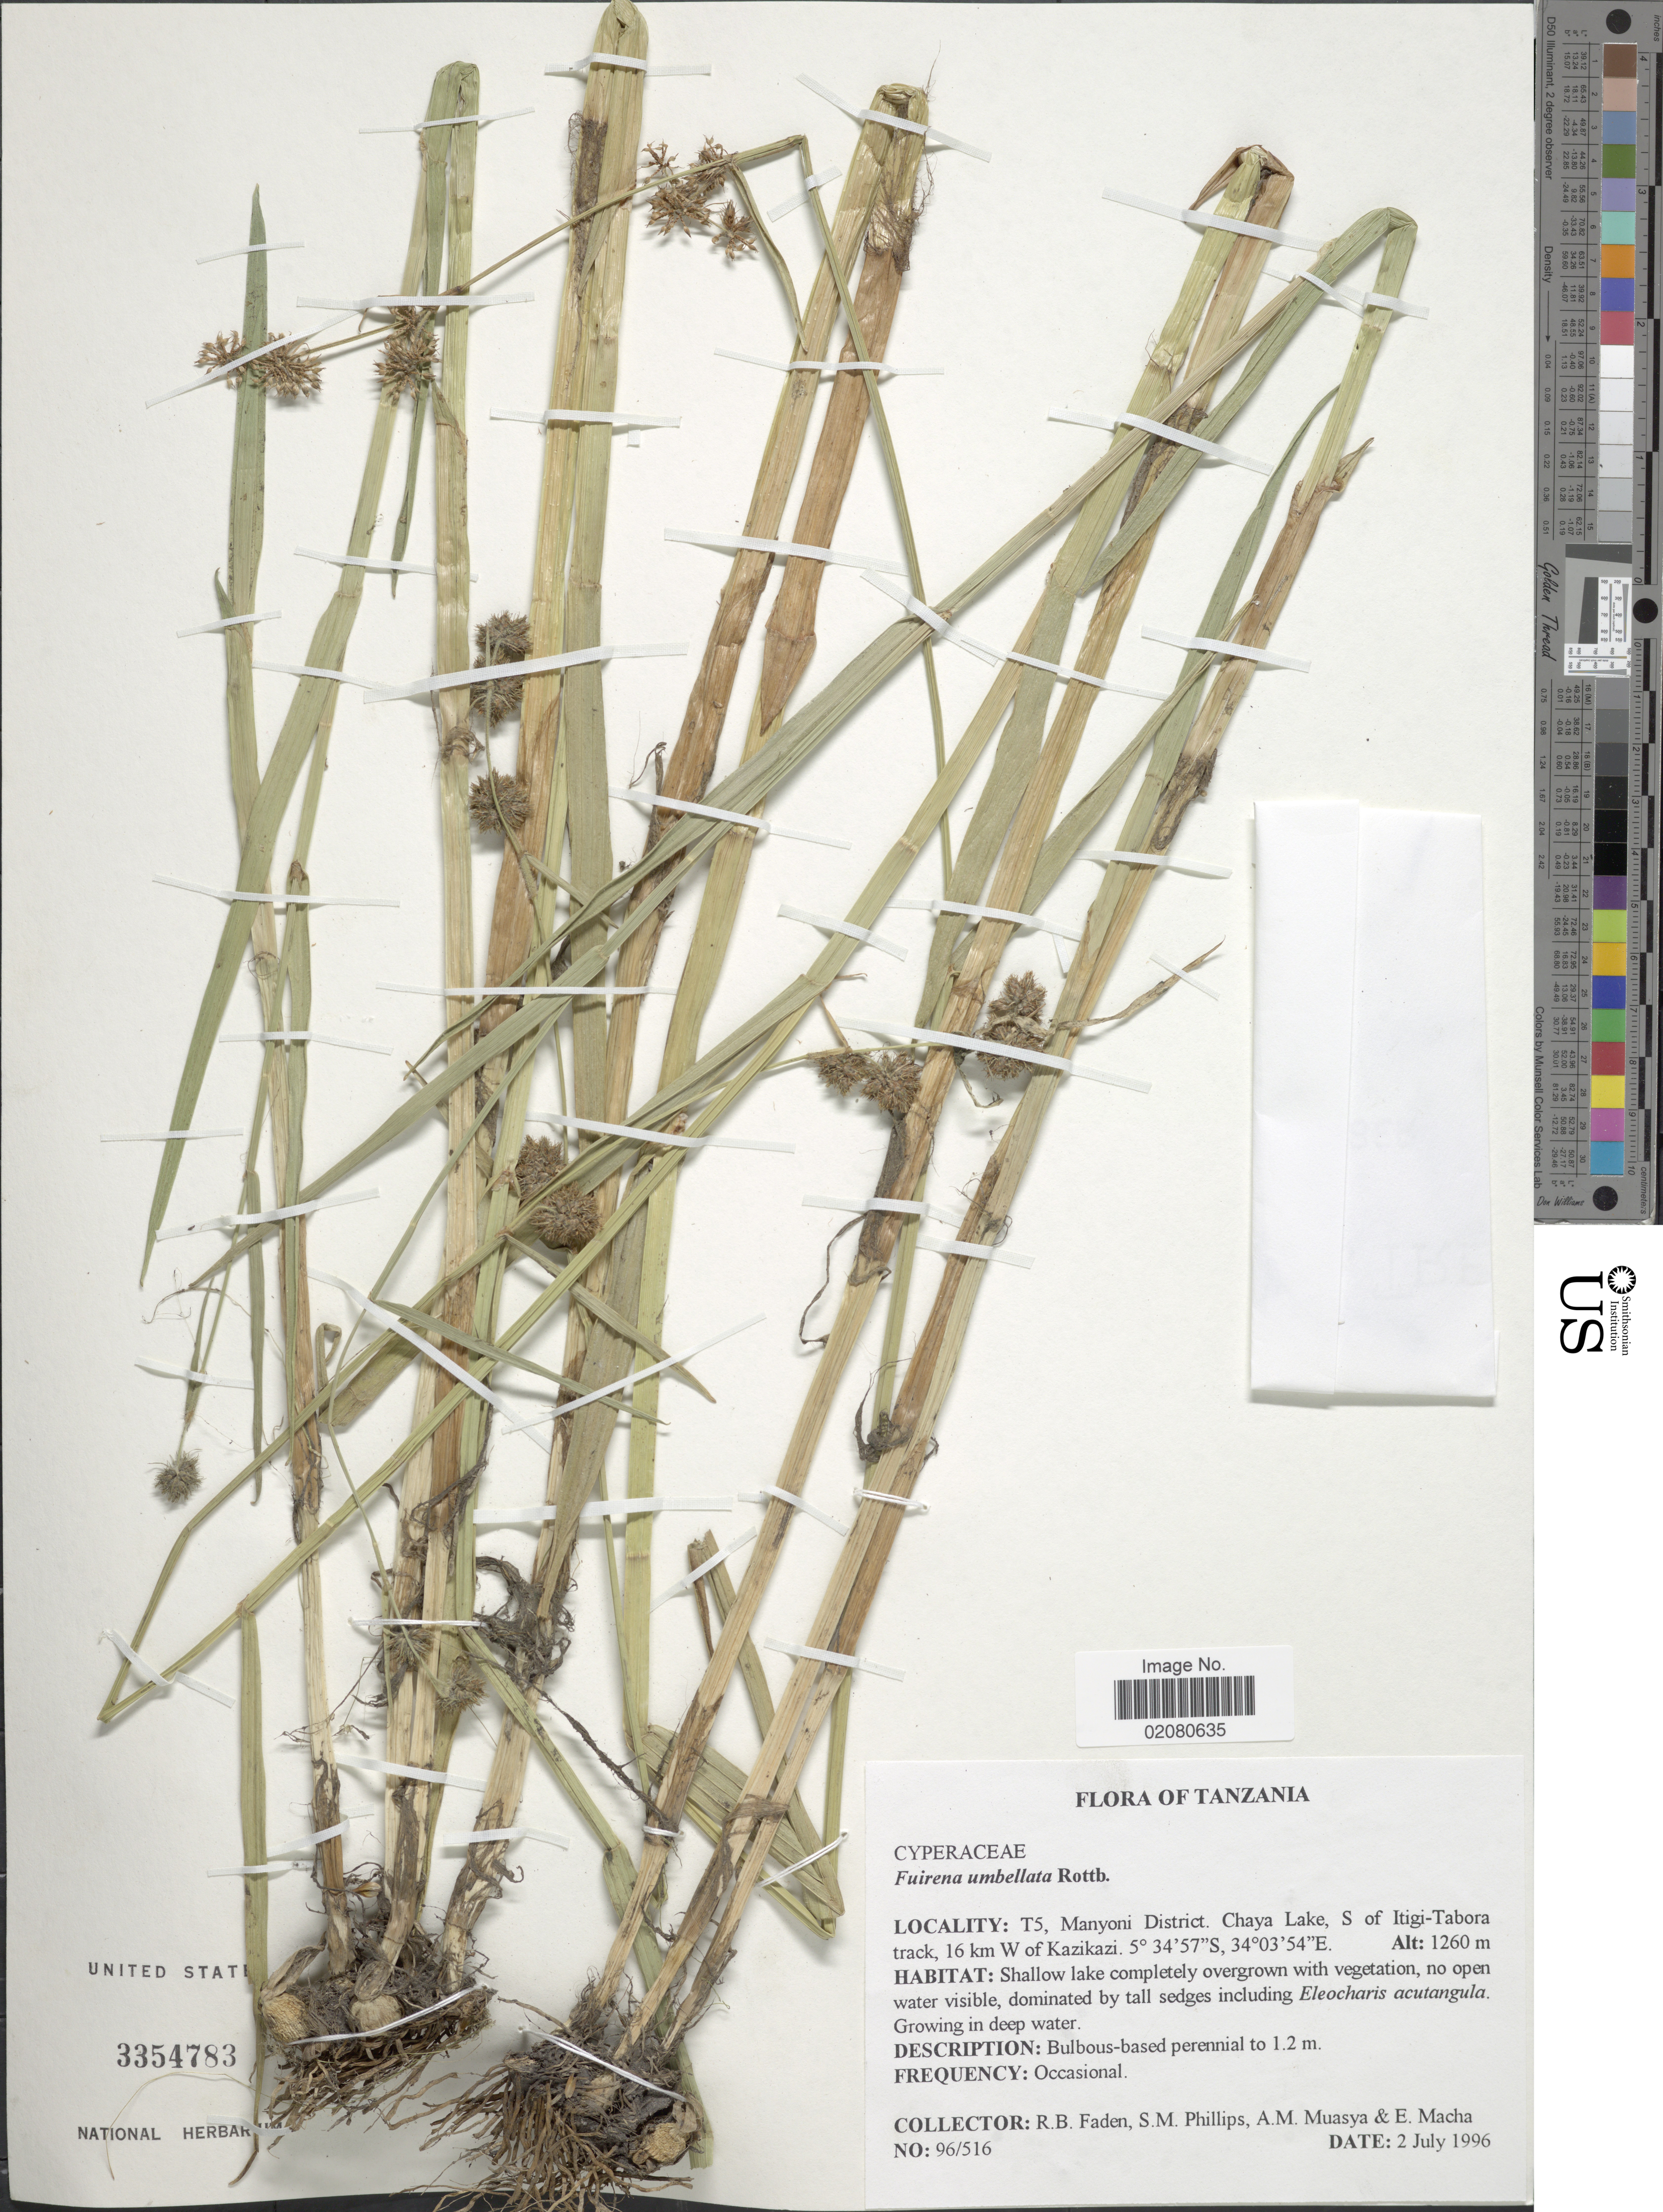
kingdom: Plantae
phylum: Tracheophyta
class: Liliopsida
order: Poales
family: Cyperaceae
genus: Fuirena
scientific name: Fuirena umbellata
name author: Rottb.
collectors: R. B. Faden, S. M. Phillips, A. Muasya & E. Macha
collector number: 96/516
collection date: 1996-07-02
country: Tanzania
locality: T5, Manyoni District, Chaya Lake, S of Itigi-Tabora track, 16 km W of Kazikazi.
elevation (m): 1260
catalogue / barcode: US 3354783